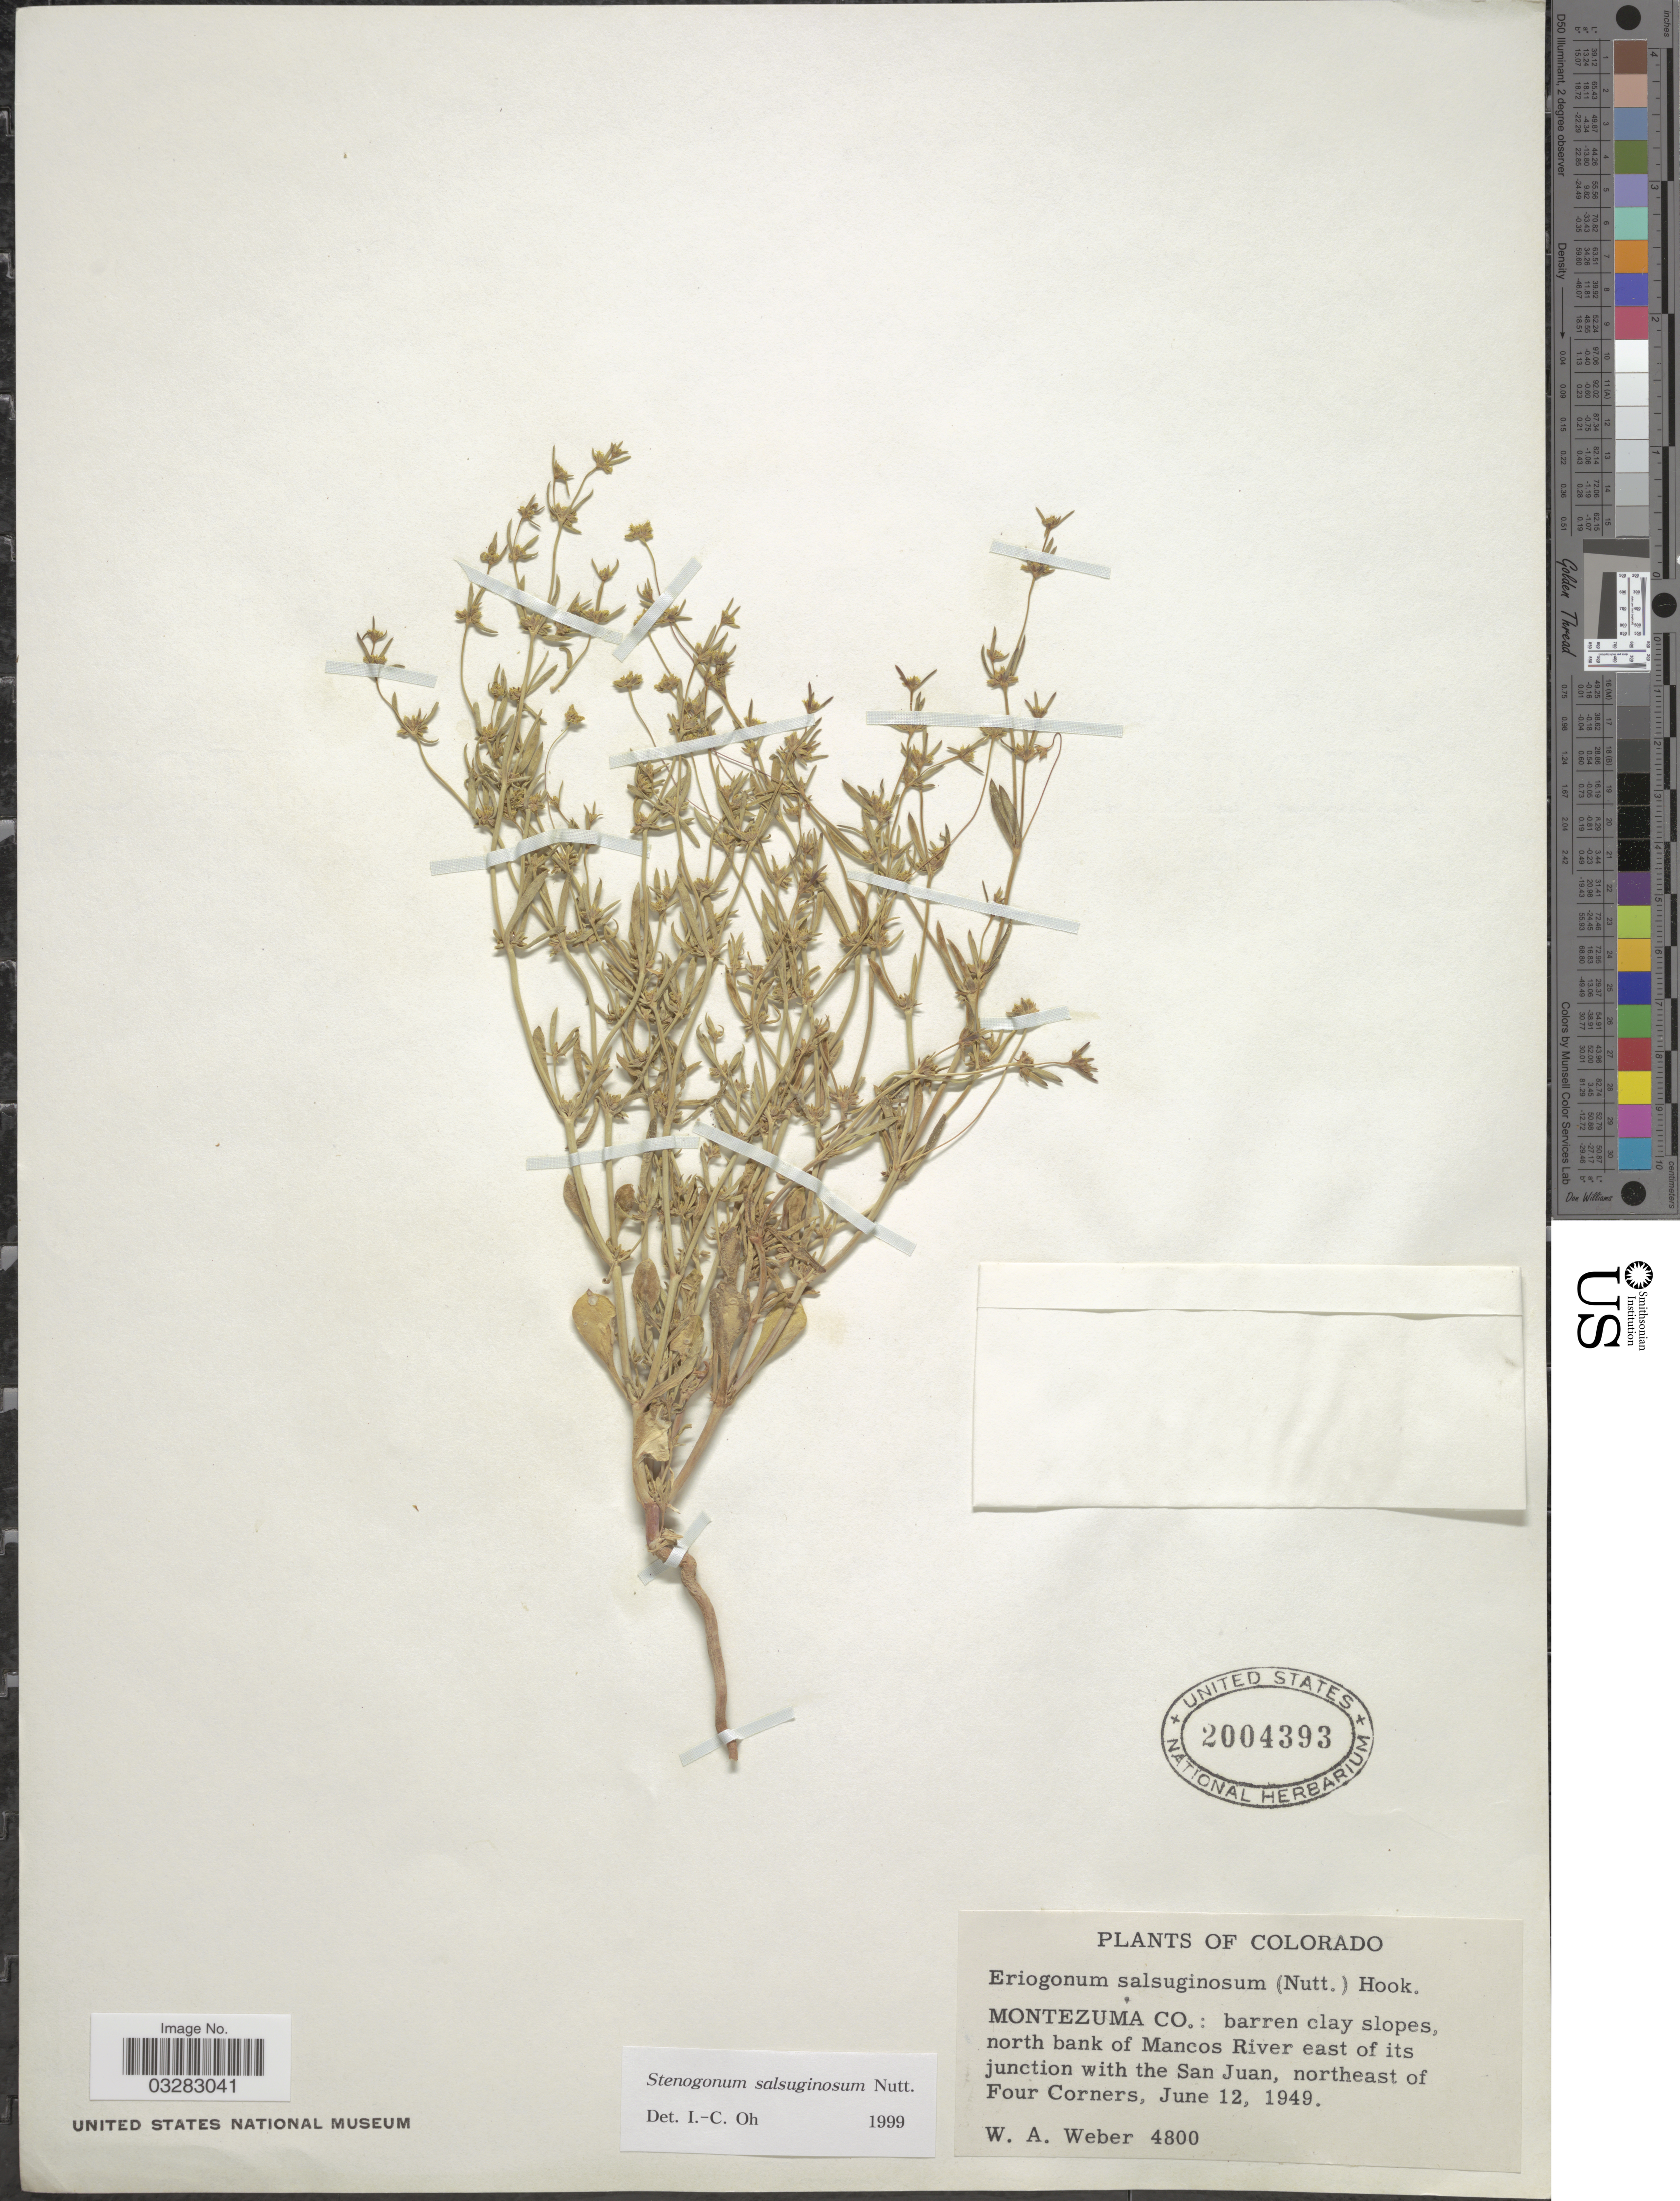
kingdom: Plantae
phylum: Tracheophyta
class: Magnoliopsida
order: Caryophyllales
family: Polygonaceae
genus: Stenogonum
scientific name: Stenogonum salsuginosum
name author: Nutt.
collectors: W. A. Weber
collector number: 4800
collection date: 1949-06-12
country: United States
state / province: Colorado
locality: Montezuma Co.: barren clay slopes, north bank of Mancos River east of its junction with the San Juan, northeast of Four Corners.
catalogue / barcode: US 2004393